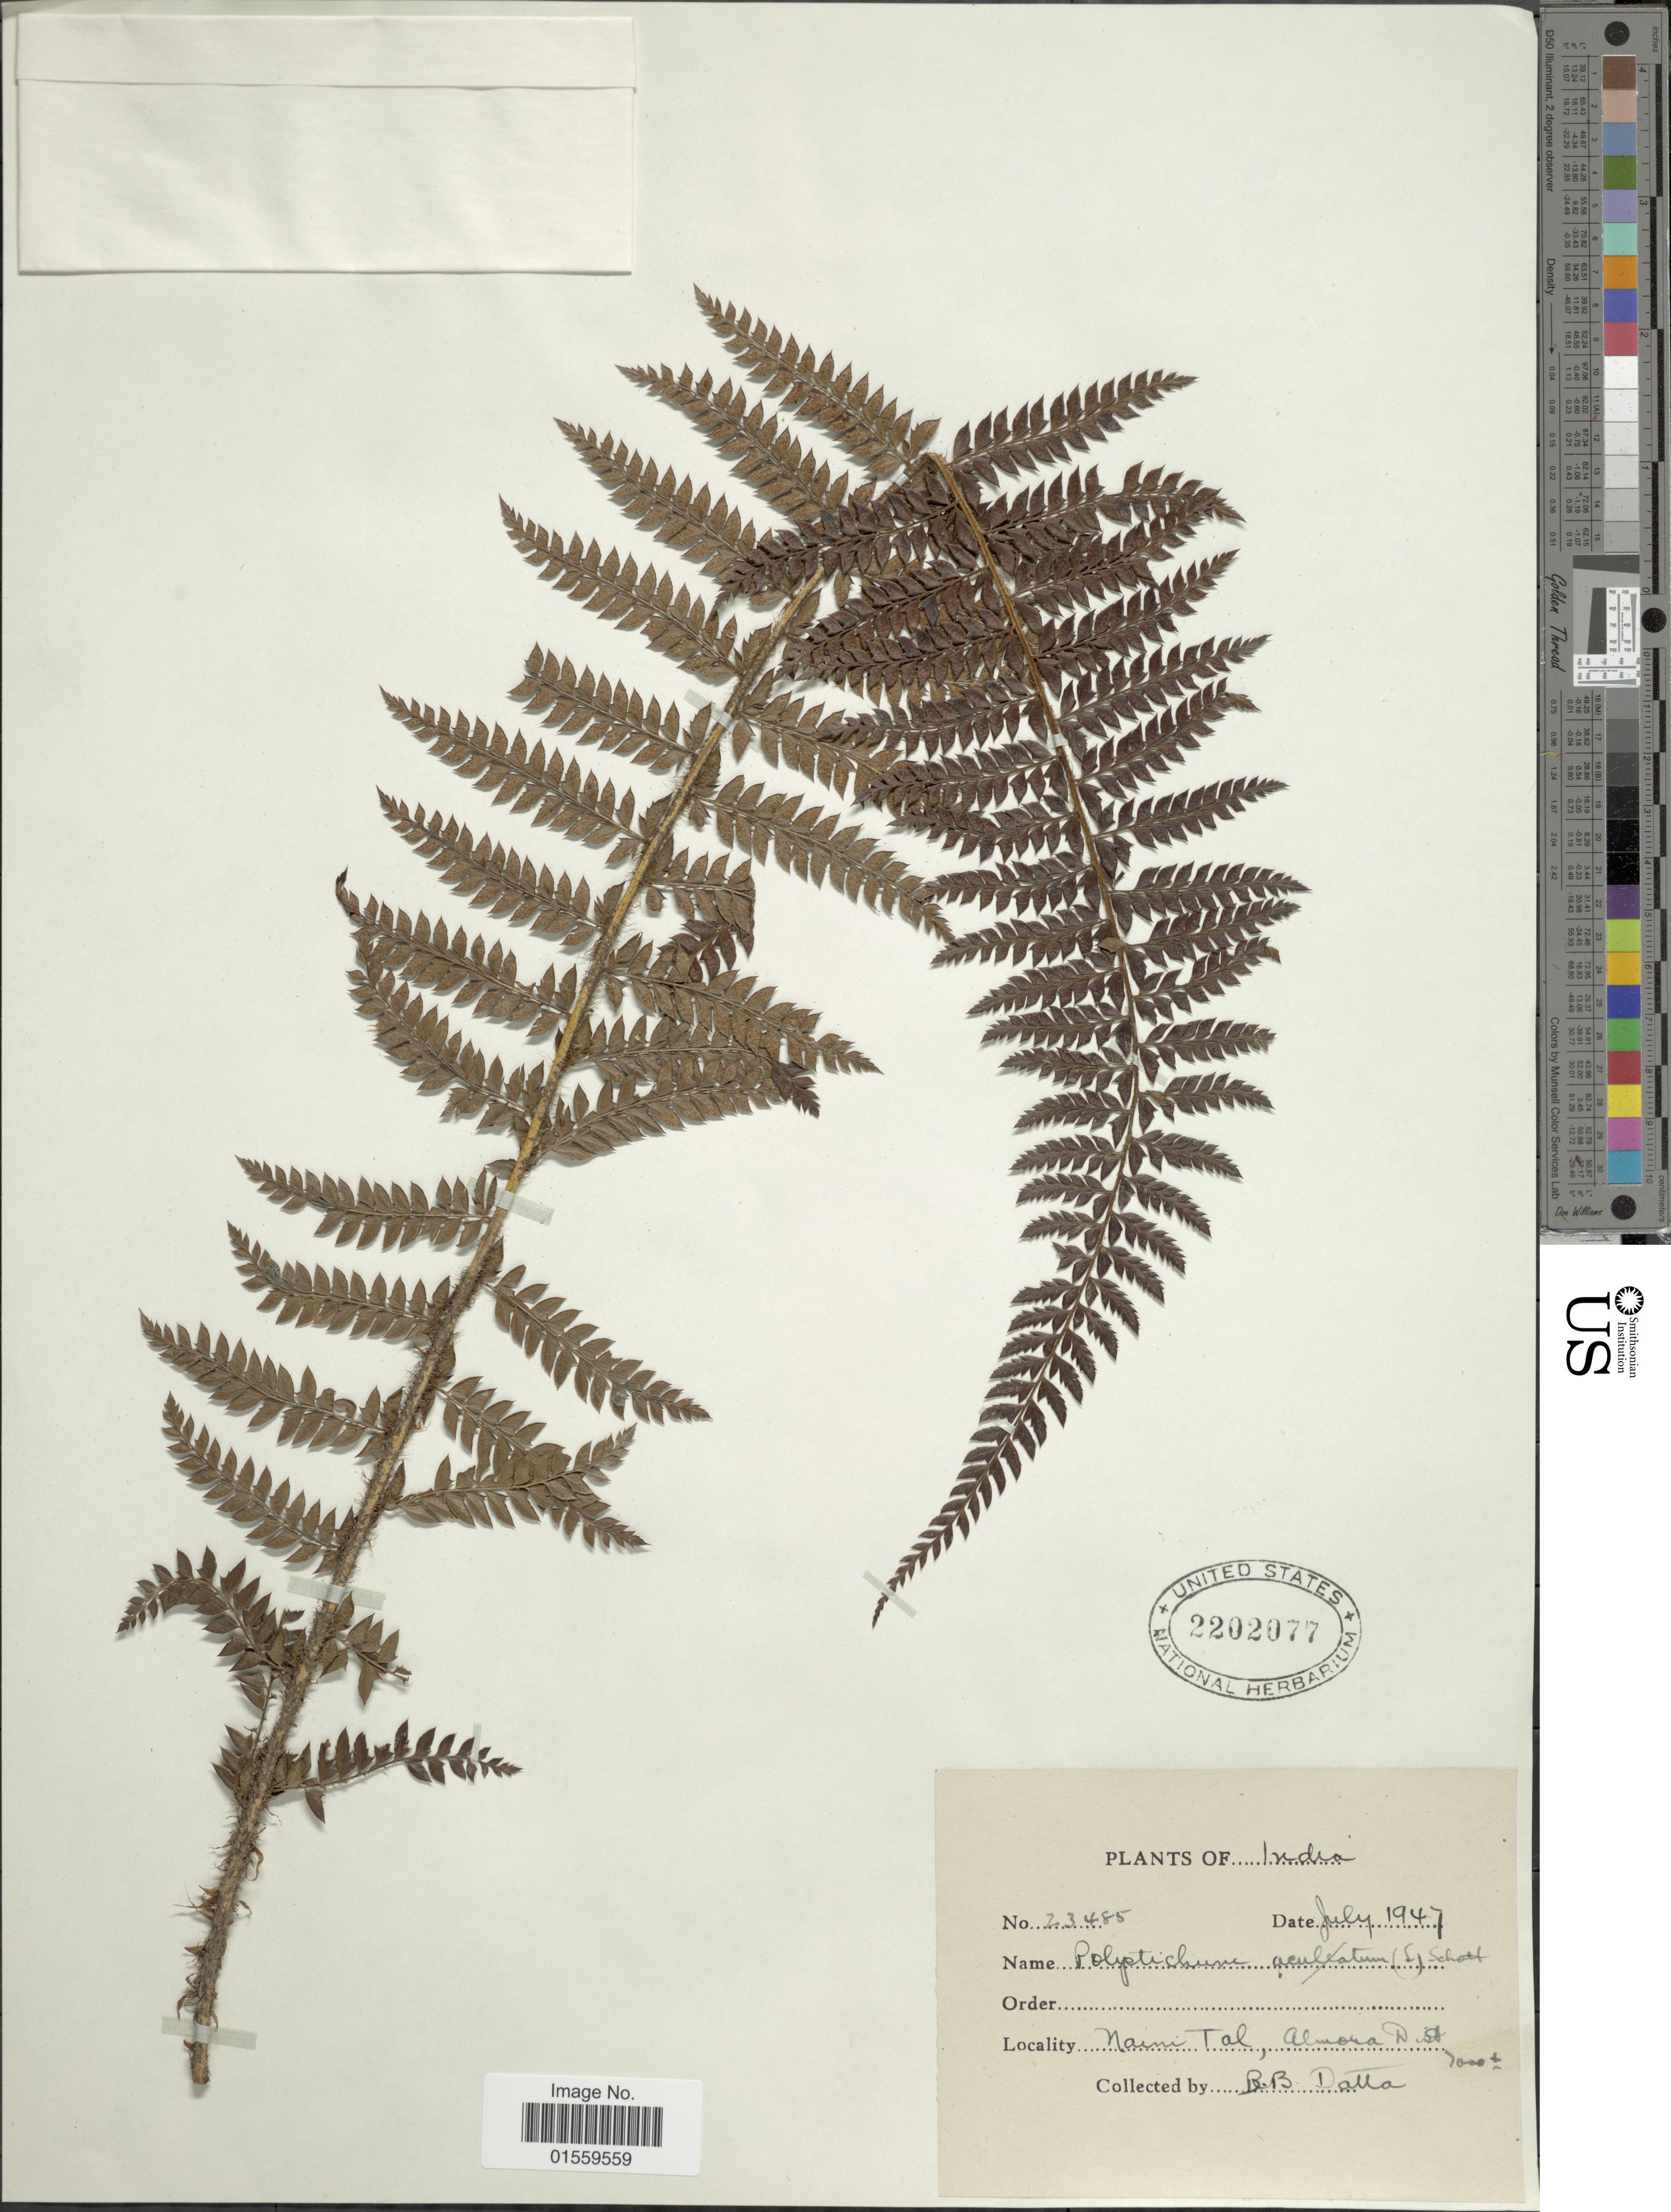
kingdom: Plantae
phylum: Tracheophyta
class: Polypodiopsida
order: Polypodiales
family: Dryopteridaceae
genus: Polystichum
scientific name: Polystichum setiferum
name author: (Forssk.) Moore ex Woynar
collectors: B. Datta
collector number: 23485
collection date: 1947-07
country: India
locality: India, Naini Tal, Almora Distr.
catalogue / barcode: US 2202077